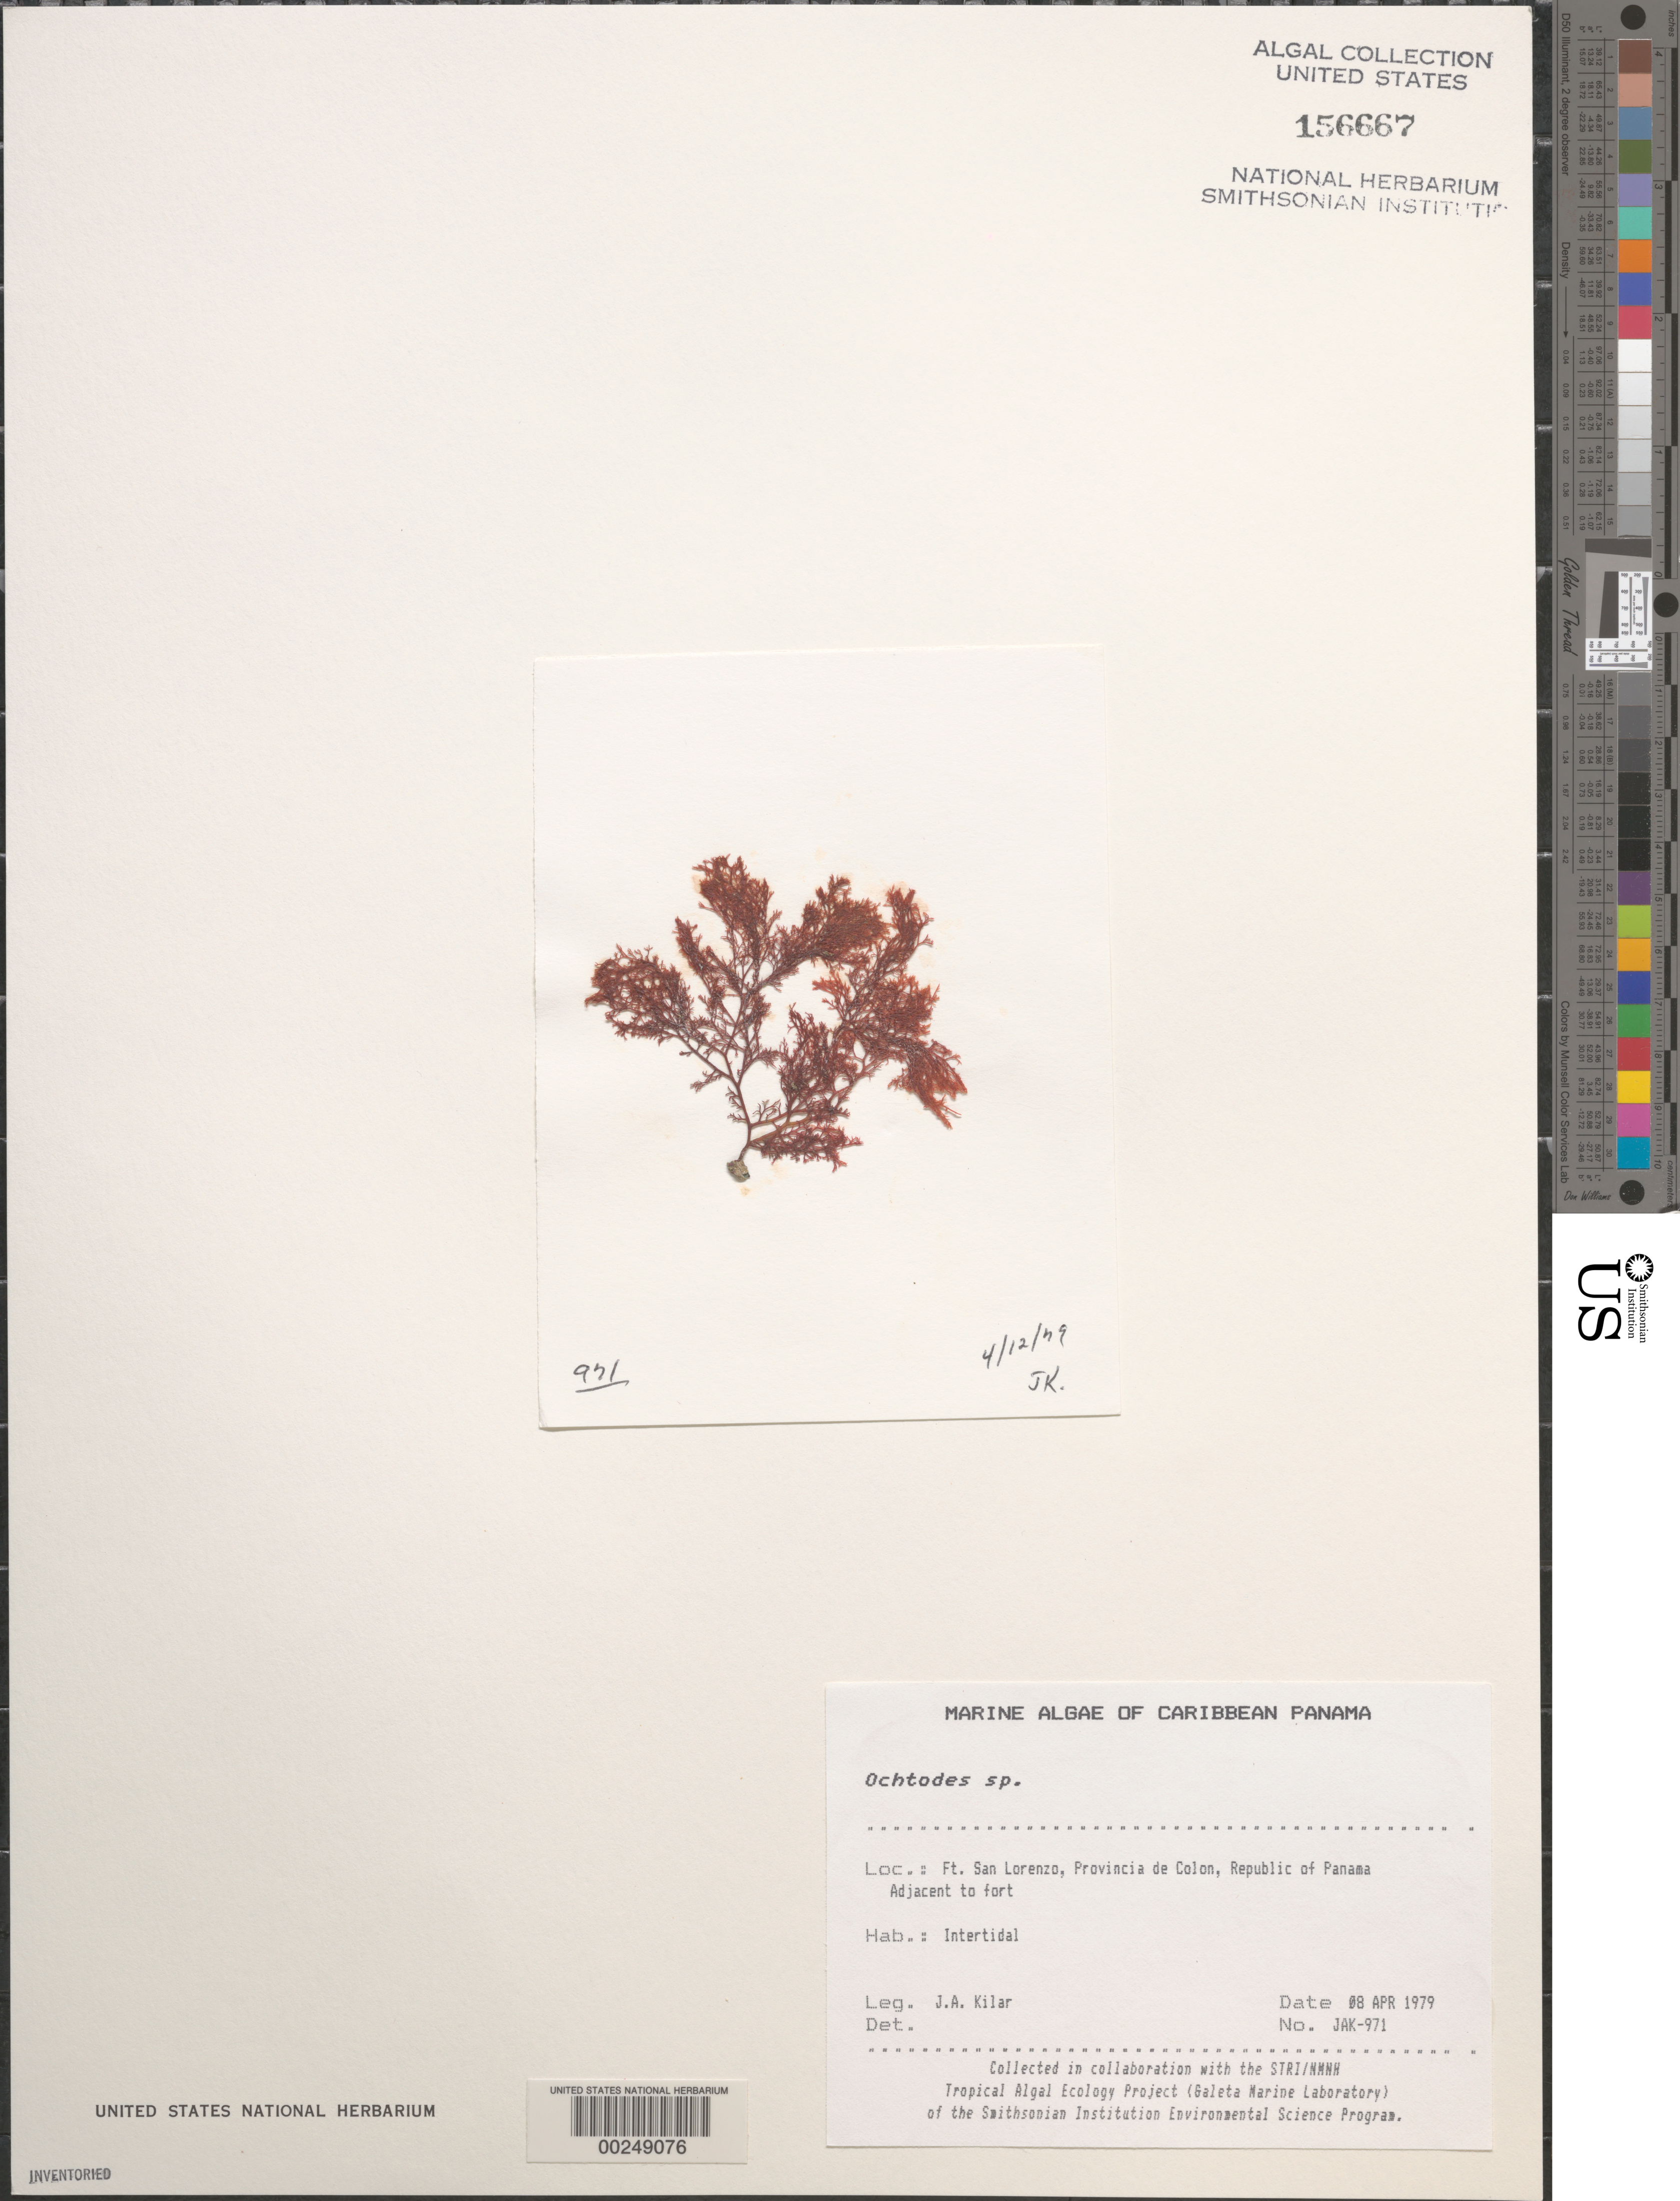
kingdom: Plantae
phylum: Rhodophyta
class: Florideophyceae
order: Gigartinales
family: Rhizophyllidaceae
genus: Ochtodes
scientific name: Ochtodes sp.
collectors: J. A. Kilar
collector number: JAK-971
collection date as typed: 08 Apr 1979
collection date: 1979-04-08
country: Panama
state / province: Colón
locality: Fort San Lorenzo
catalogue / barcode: US 156667